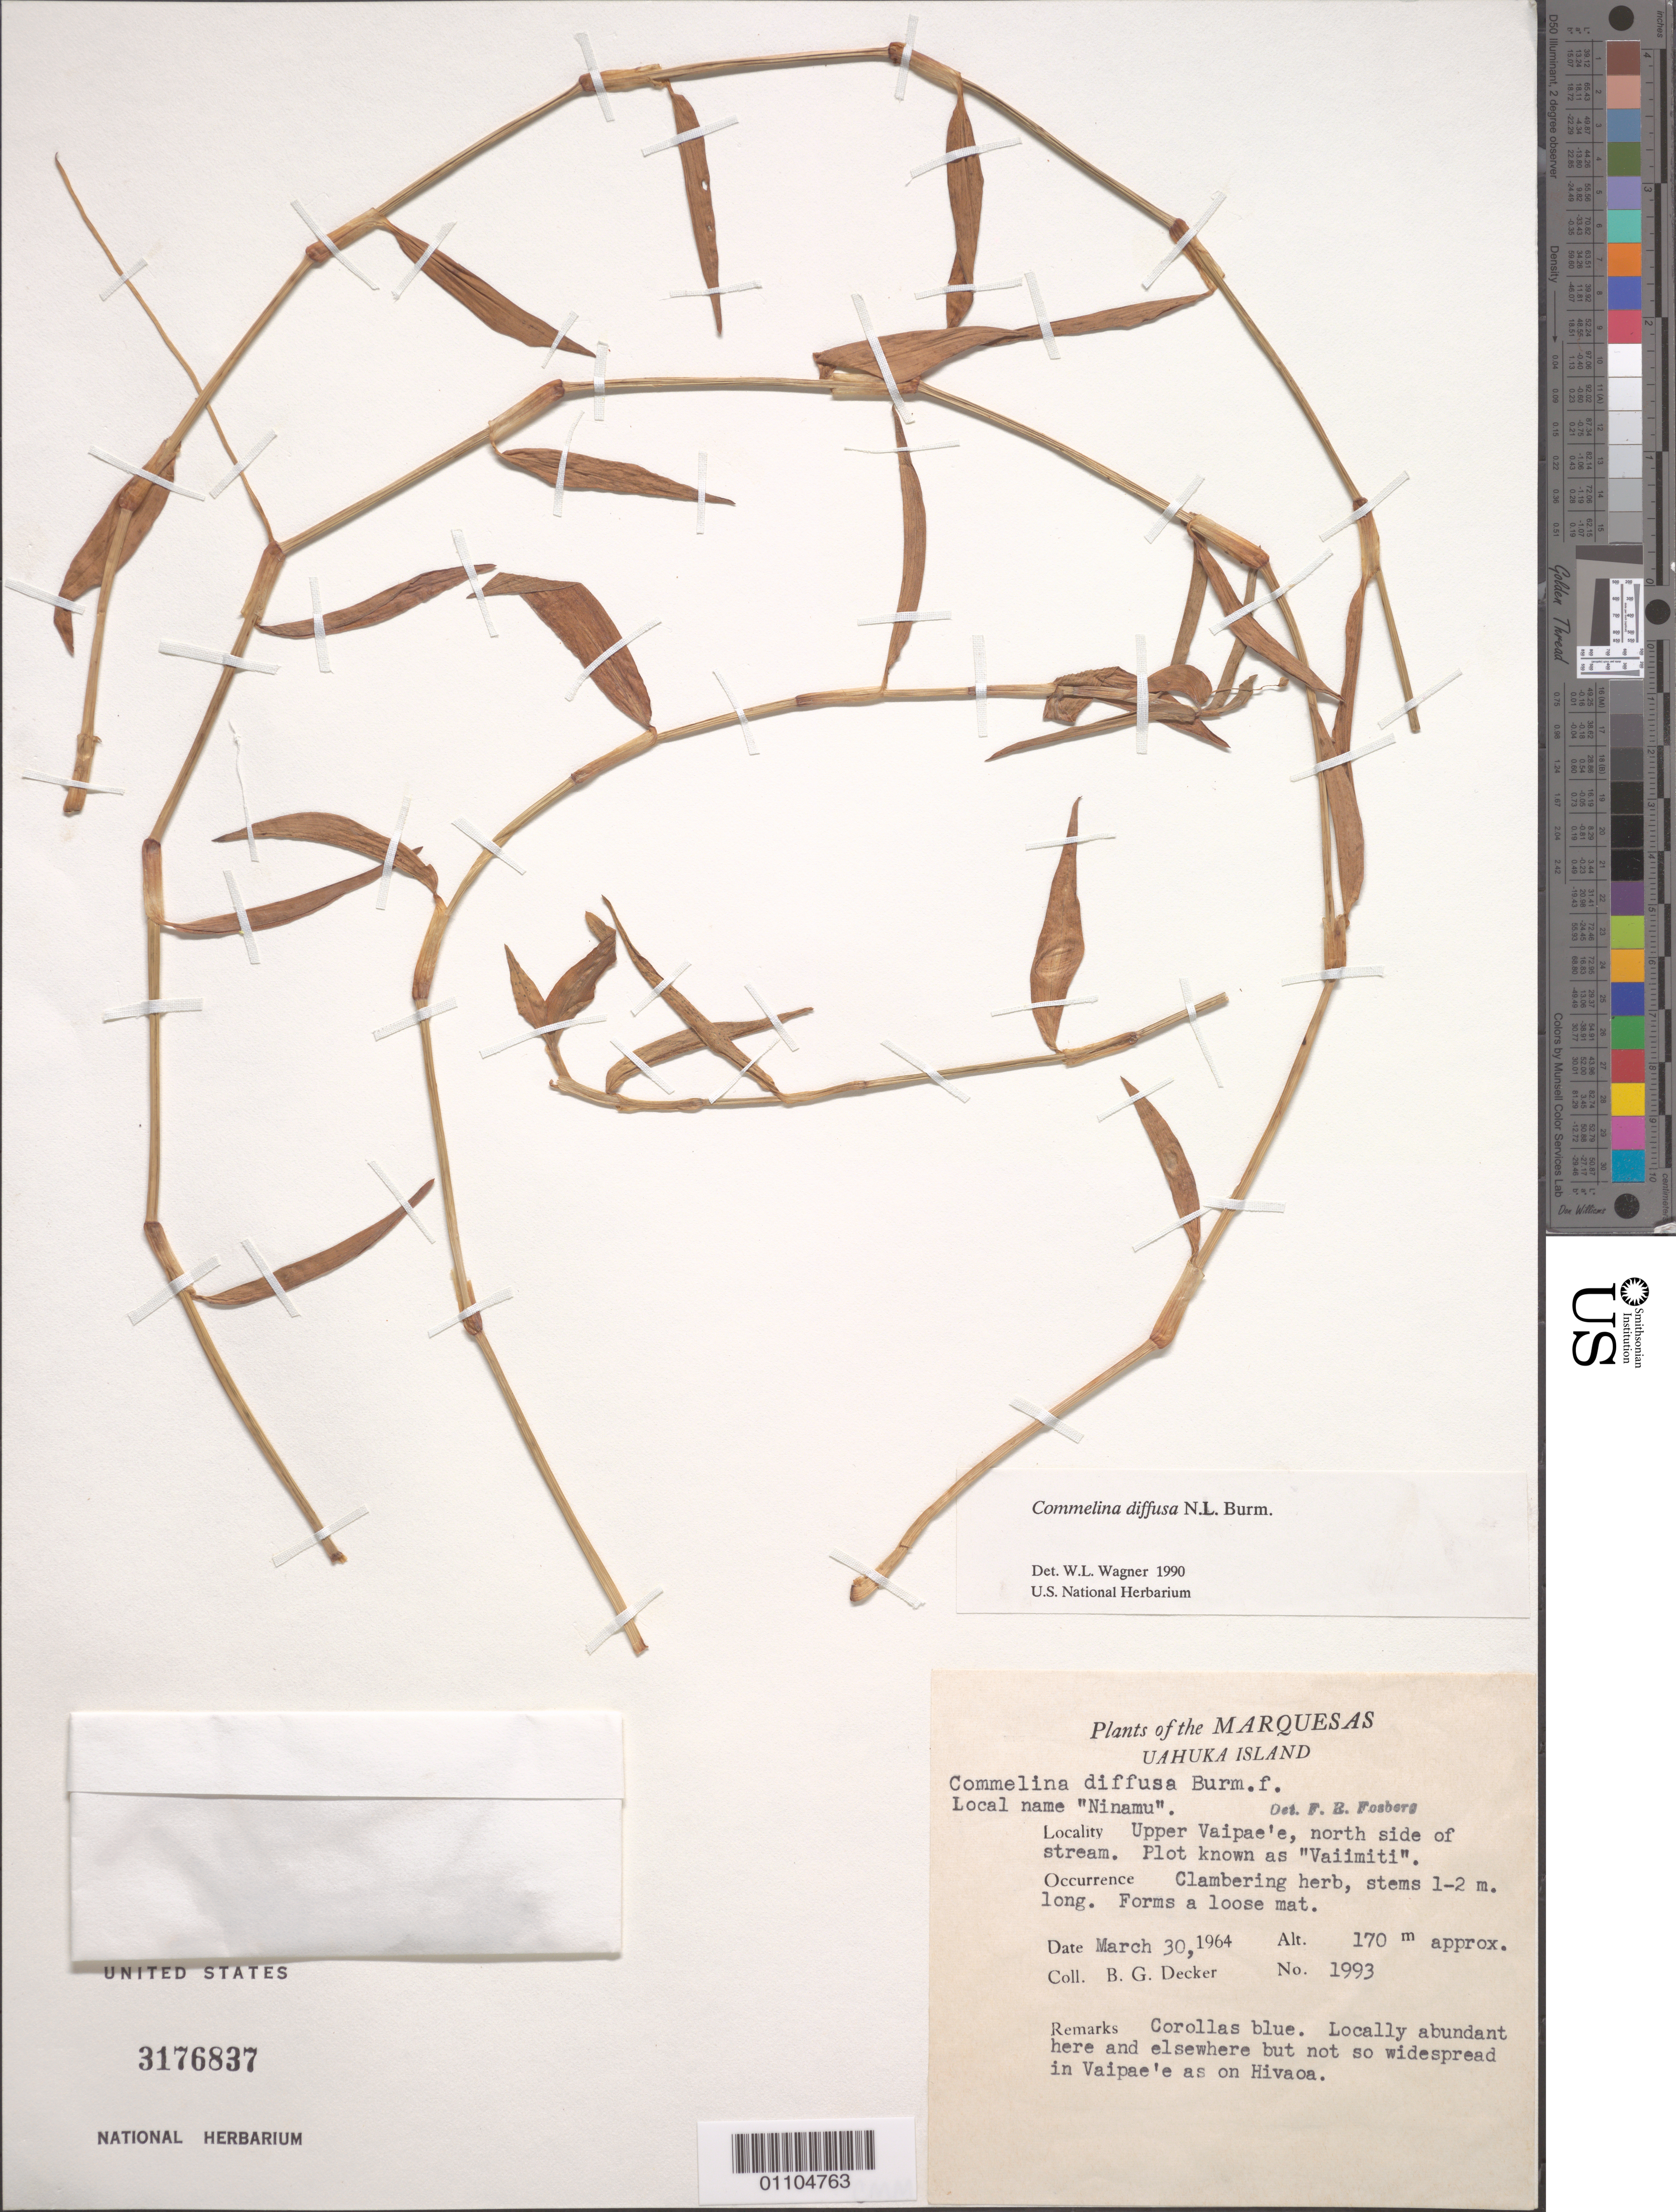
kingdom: Plantae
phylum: Tracheophyta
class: Liliopsida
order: Commelinales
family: Commelinaceae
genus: Commelina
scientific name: Commelina diffusa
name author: Burm. f.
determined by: Wagner, W. L., (BOT), Smithsonian Institution - National Museum of Natural History (UNITED STATES)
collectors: B. G. Decker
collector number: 1993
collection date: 1964-03-30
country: French Polynesia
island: Ua Huka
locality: Upper Vaipae'e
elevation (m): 170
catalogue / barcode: US 3176837